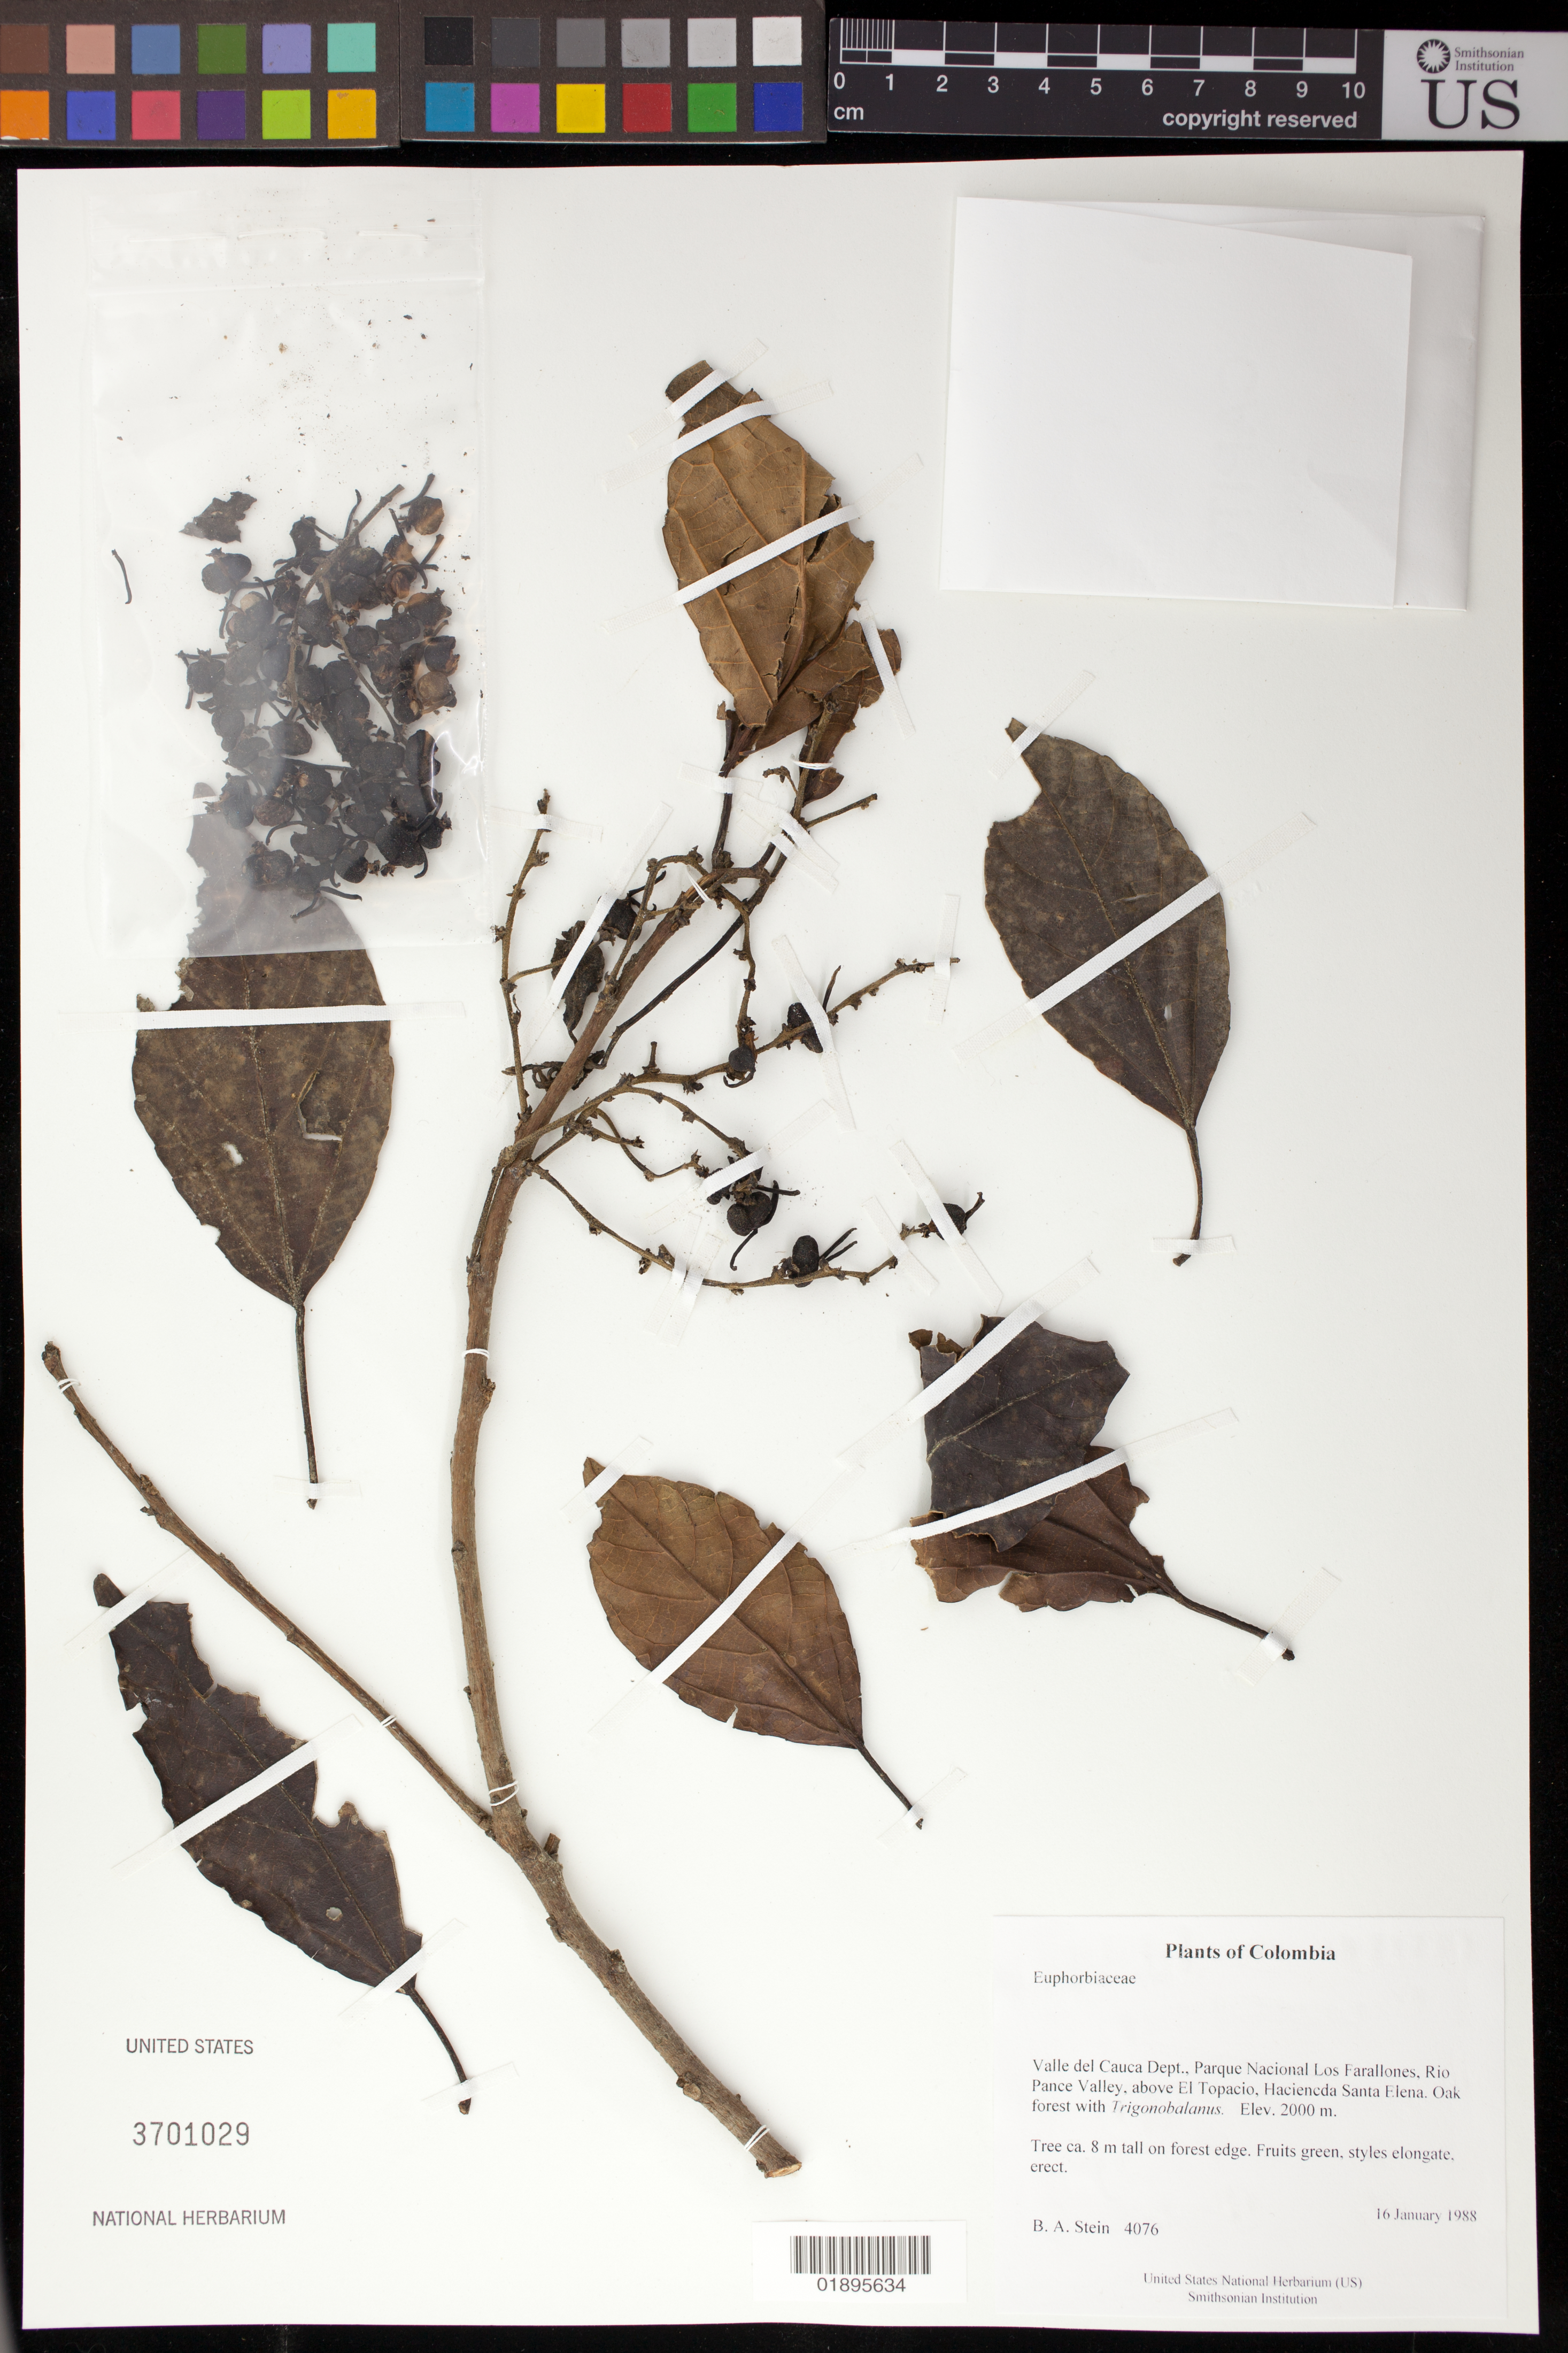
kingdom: Plantae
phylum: Tracheophyta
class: Magnoliopsida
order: Malpighiales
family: Euphorbiaceae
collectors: B. A. Stein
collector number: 4076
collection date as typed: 16 January 1988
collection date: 1988-01-16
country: Colombia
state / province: Valle del Cauca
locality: Parque Nacional Los Farallones, Rio Pance Valley, above El Topacio, Haciencda Santa Elena.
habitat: Oak forest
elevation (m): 2000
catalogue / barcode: US 3701029